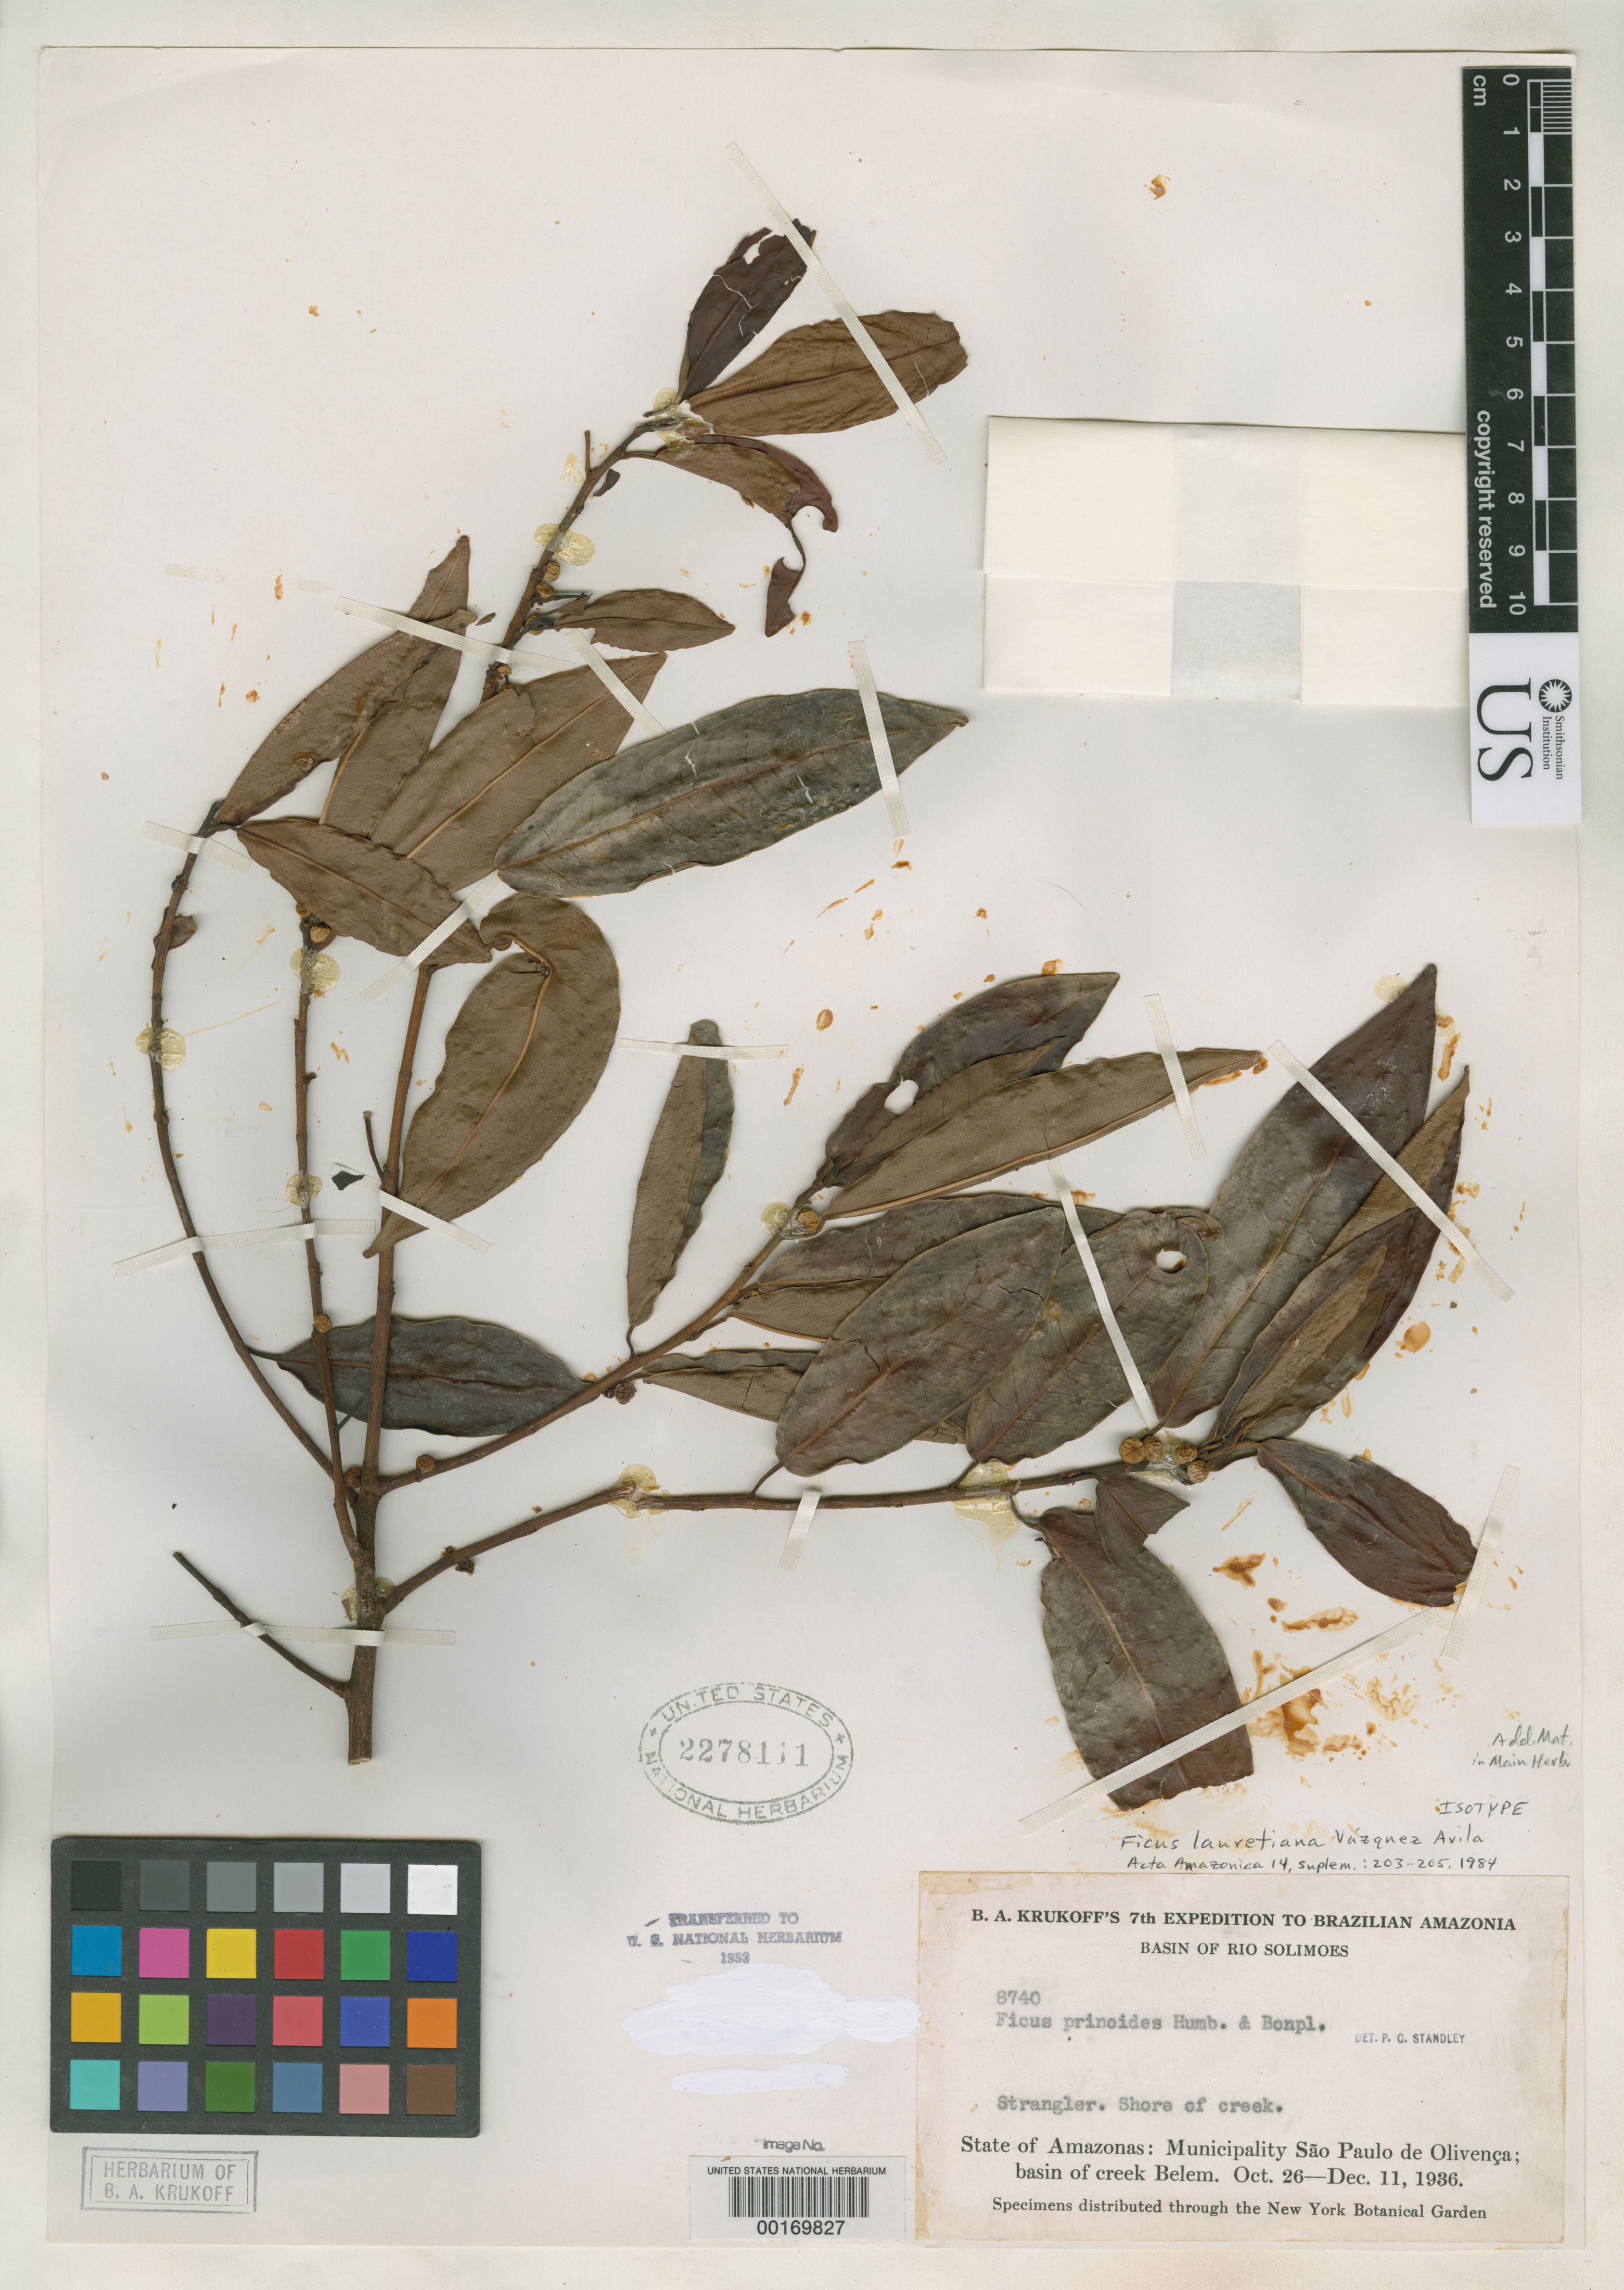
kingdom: Plantae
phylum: Tracheophyta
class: Magnoliopsida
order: Rosales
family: Moraceae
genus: Ficus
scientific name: Ficus lauretana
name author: Vázq. Avila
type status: Isotype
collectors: B. A. Krukoff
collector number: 8740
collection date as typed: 26 Oct 1936 to 11 Dec 1936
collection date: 1936-10-26/1936-12-11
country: Brazil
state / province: Amazonas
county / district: São Paulo de Olivença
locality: Basin of Creek Belem.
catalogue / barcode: US 2278111